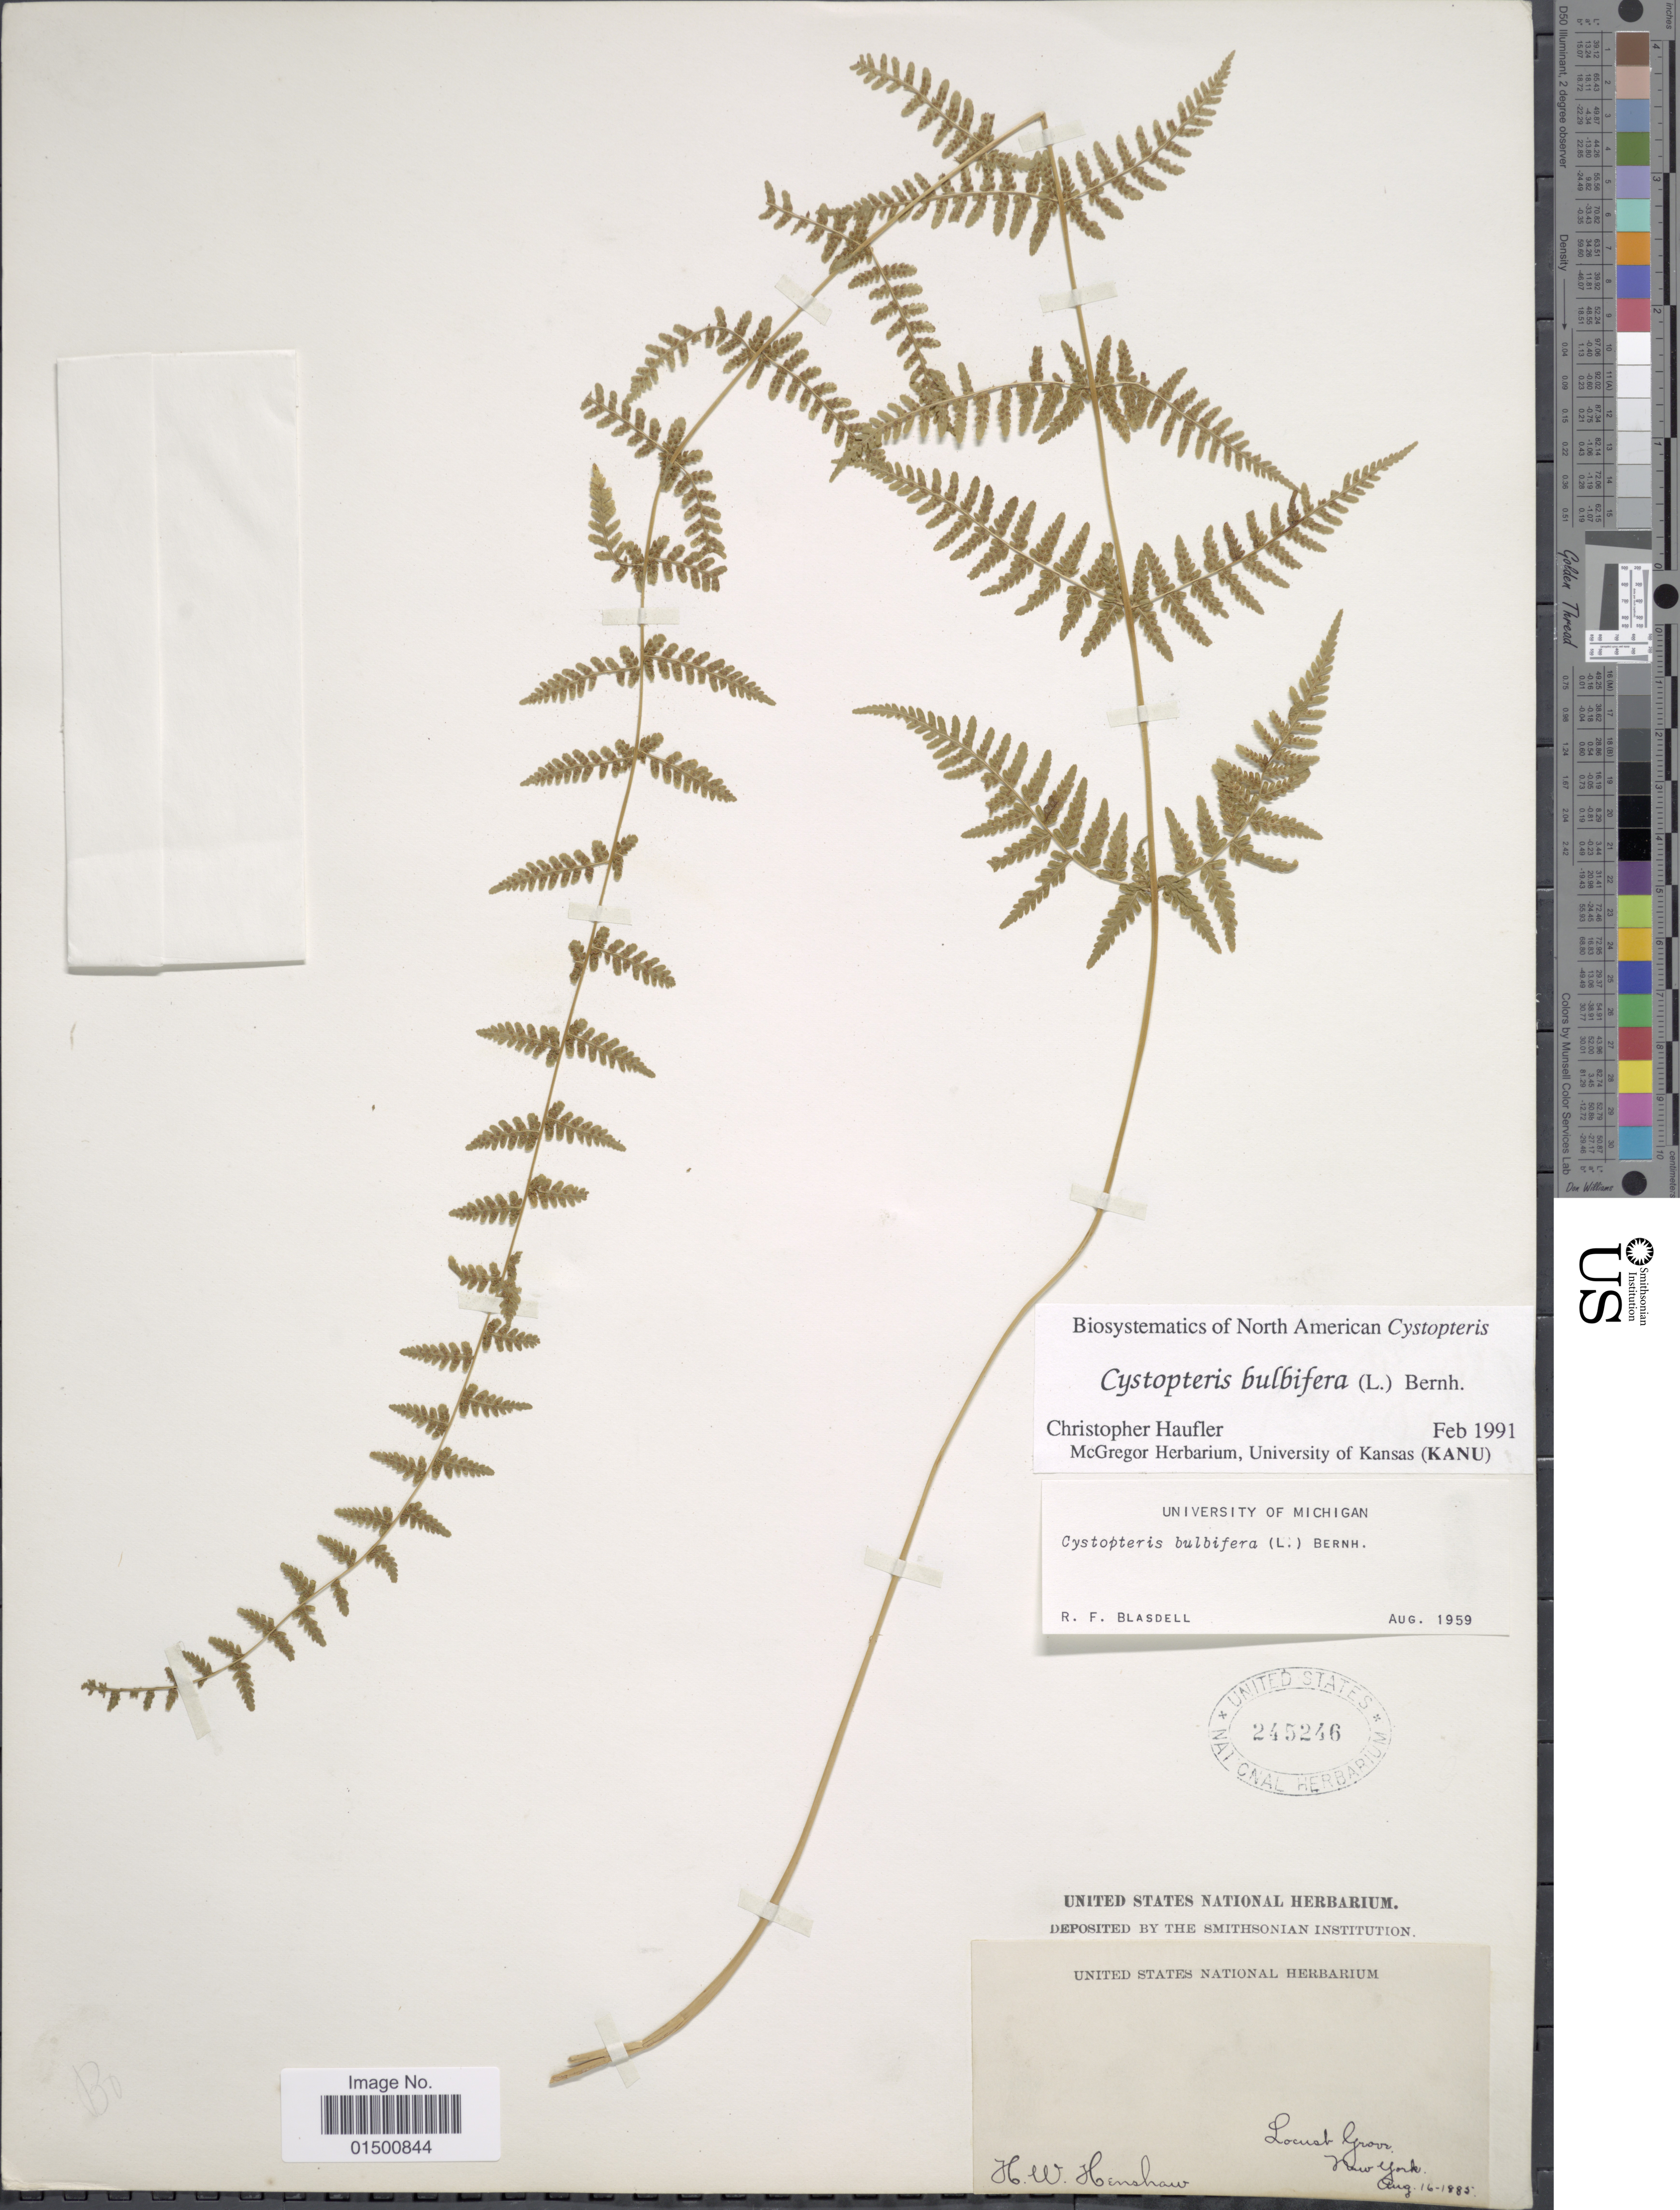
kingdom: Plantae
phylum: Tracheophyta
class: Polypodiopsida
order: Polypodiales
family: Cystopteridaceae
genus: Cystopteris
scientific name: Cystopteris bulbifera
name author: (L.) Bernh.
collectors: H. Henshaw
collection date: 1985-08-16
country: United States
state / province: New York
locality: Locust Grove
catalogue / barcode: US 245246